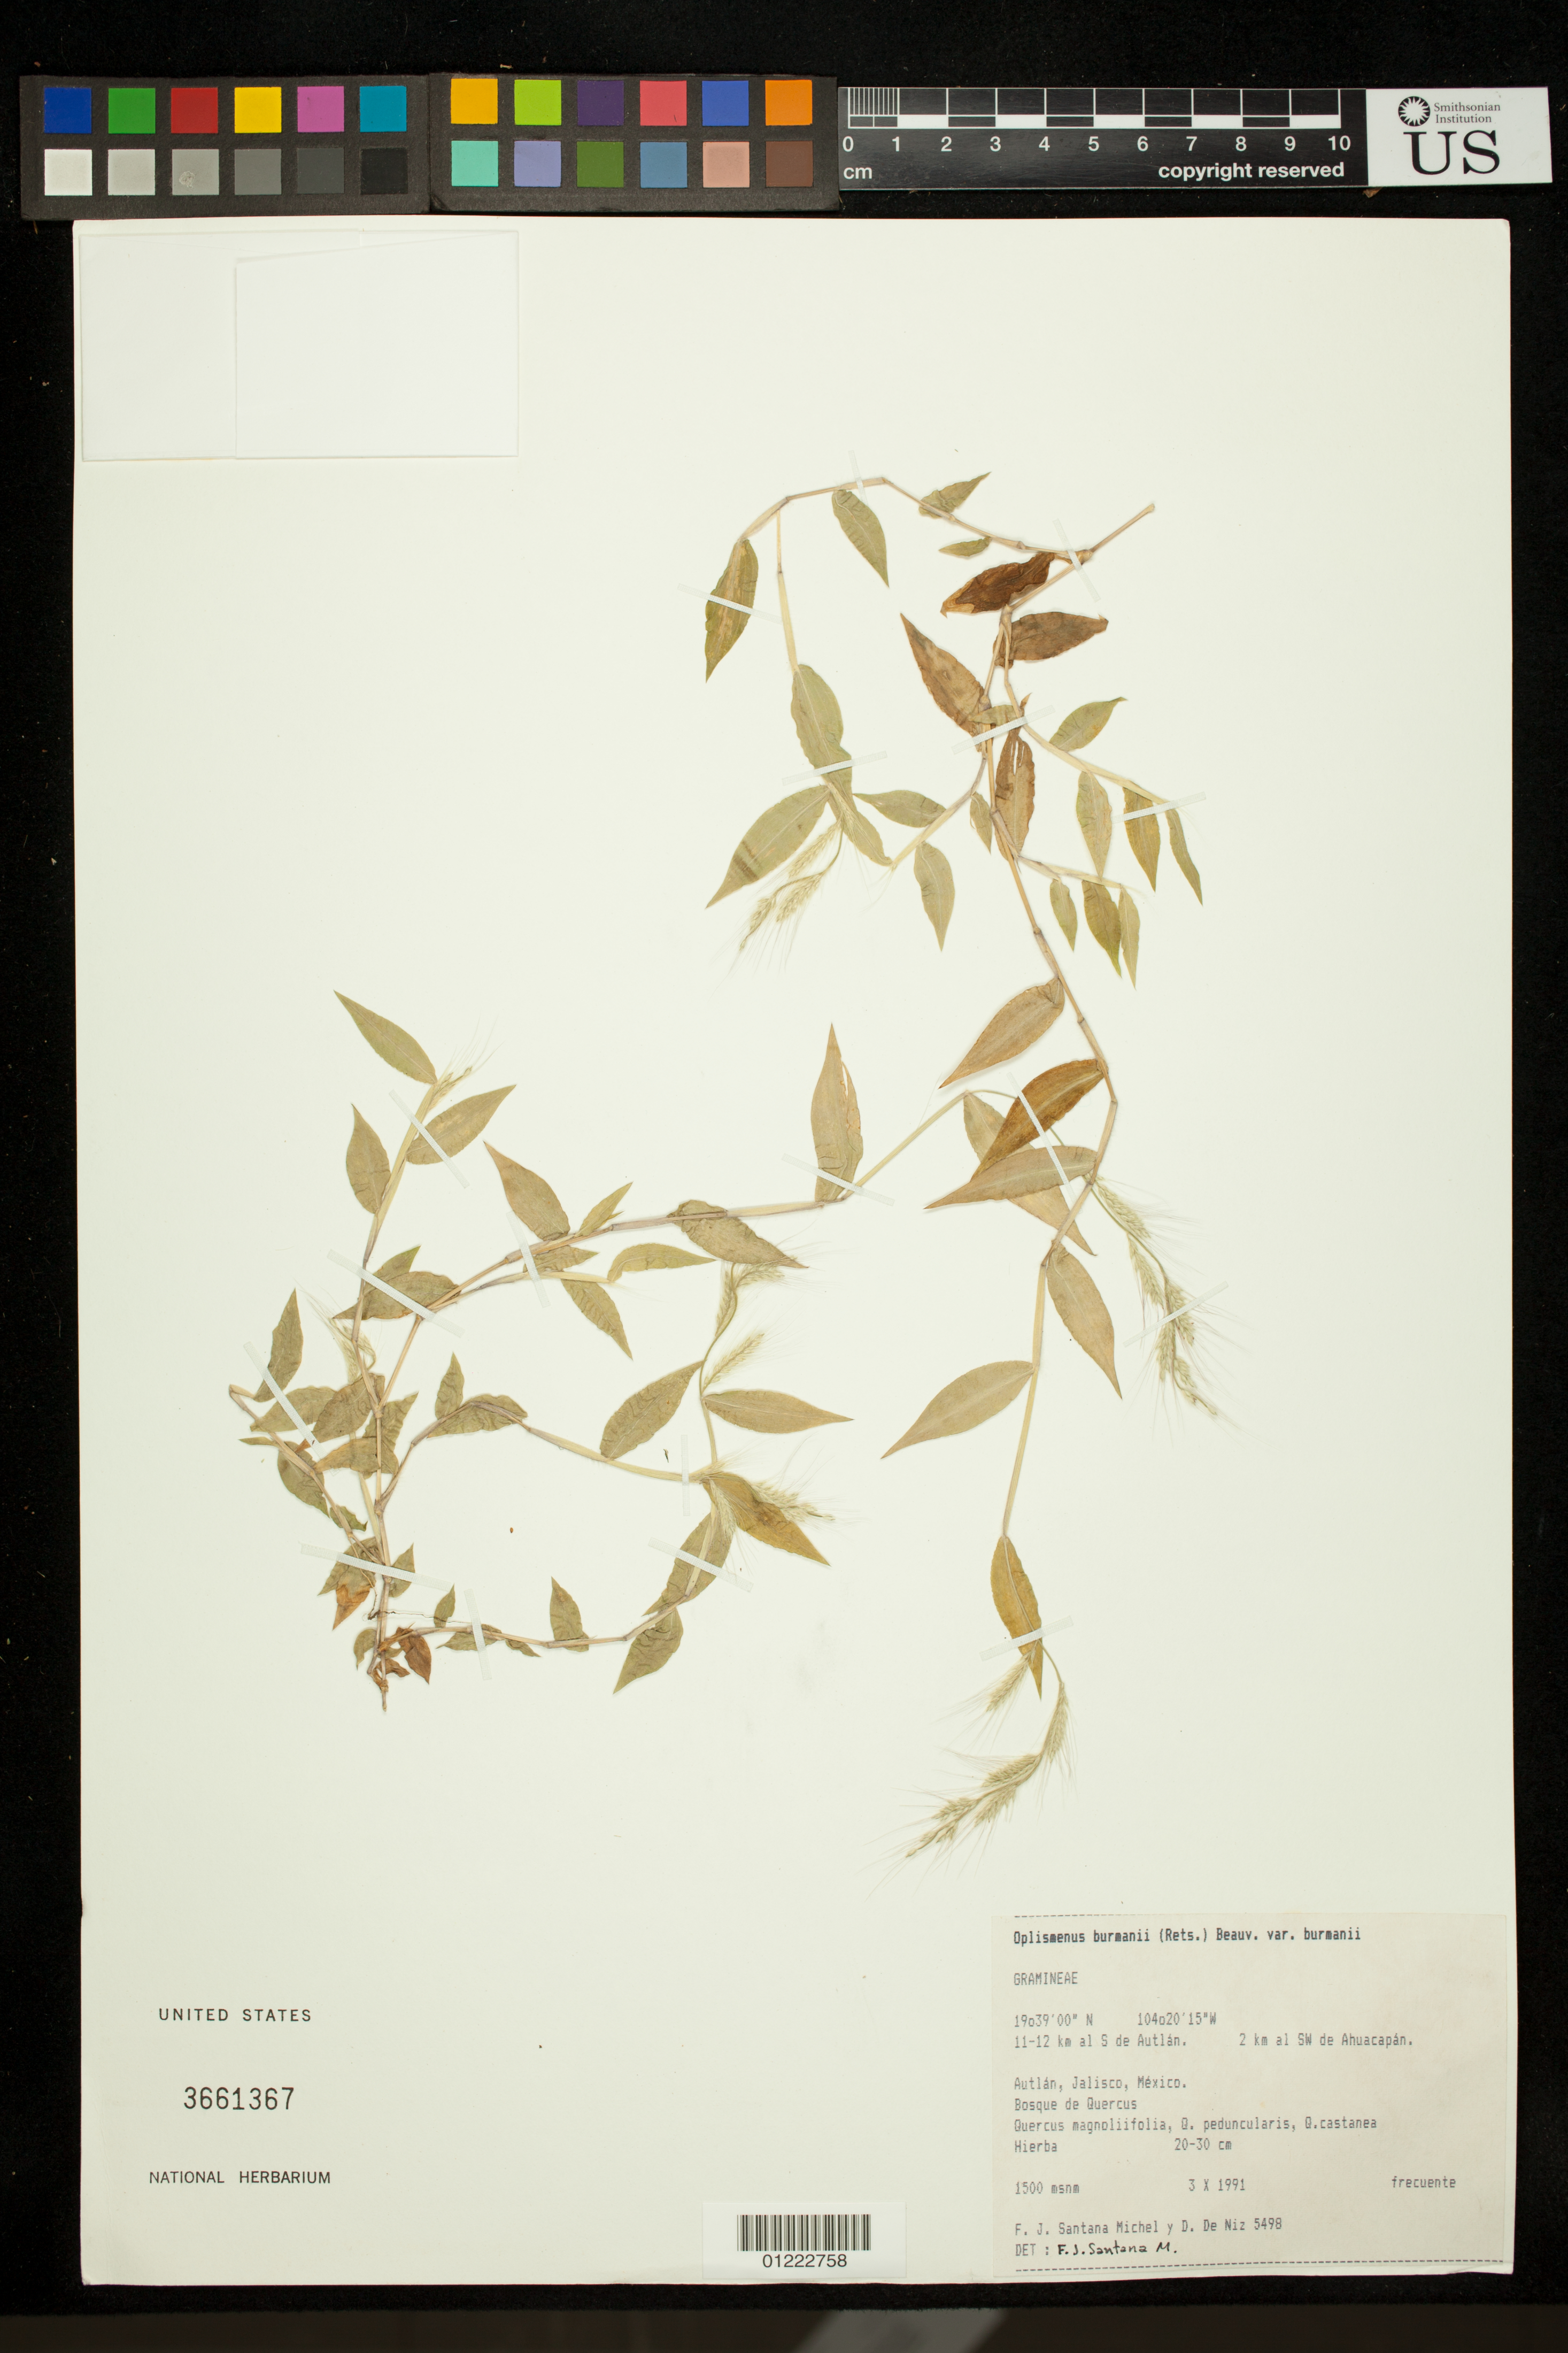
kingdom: Plantae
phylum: Tracheophyta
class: Liliopsida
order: Poales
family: Poaceae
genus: Oplismenus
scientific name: Oplismenus burmannii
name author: (Retz.) P. Beauv.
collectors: F. J. Santana M. & D. De Niz L.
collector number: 5498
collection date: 1991-10-03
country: Mexico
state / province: Jalisco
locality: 10-11 km al S de Autlán. 2 km al W de Ahuacapan.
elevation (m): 1500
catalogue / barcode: US 3661367